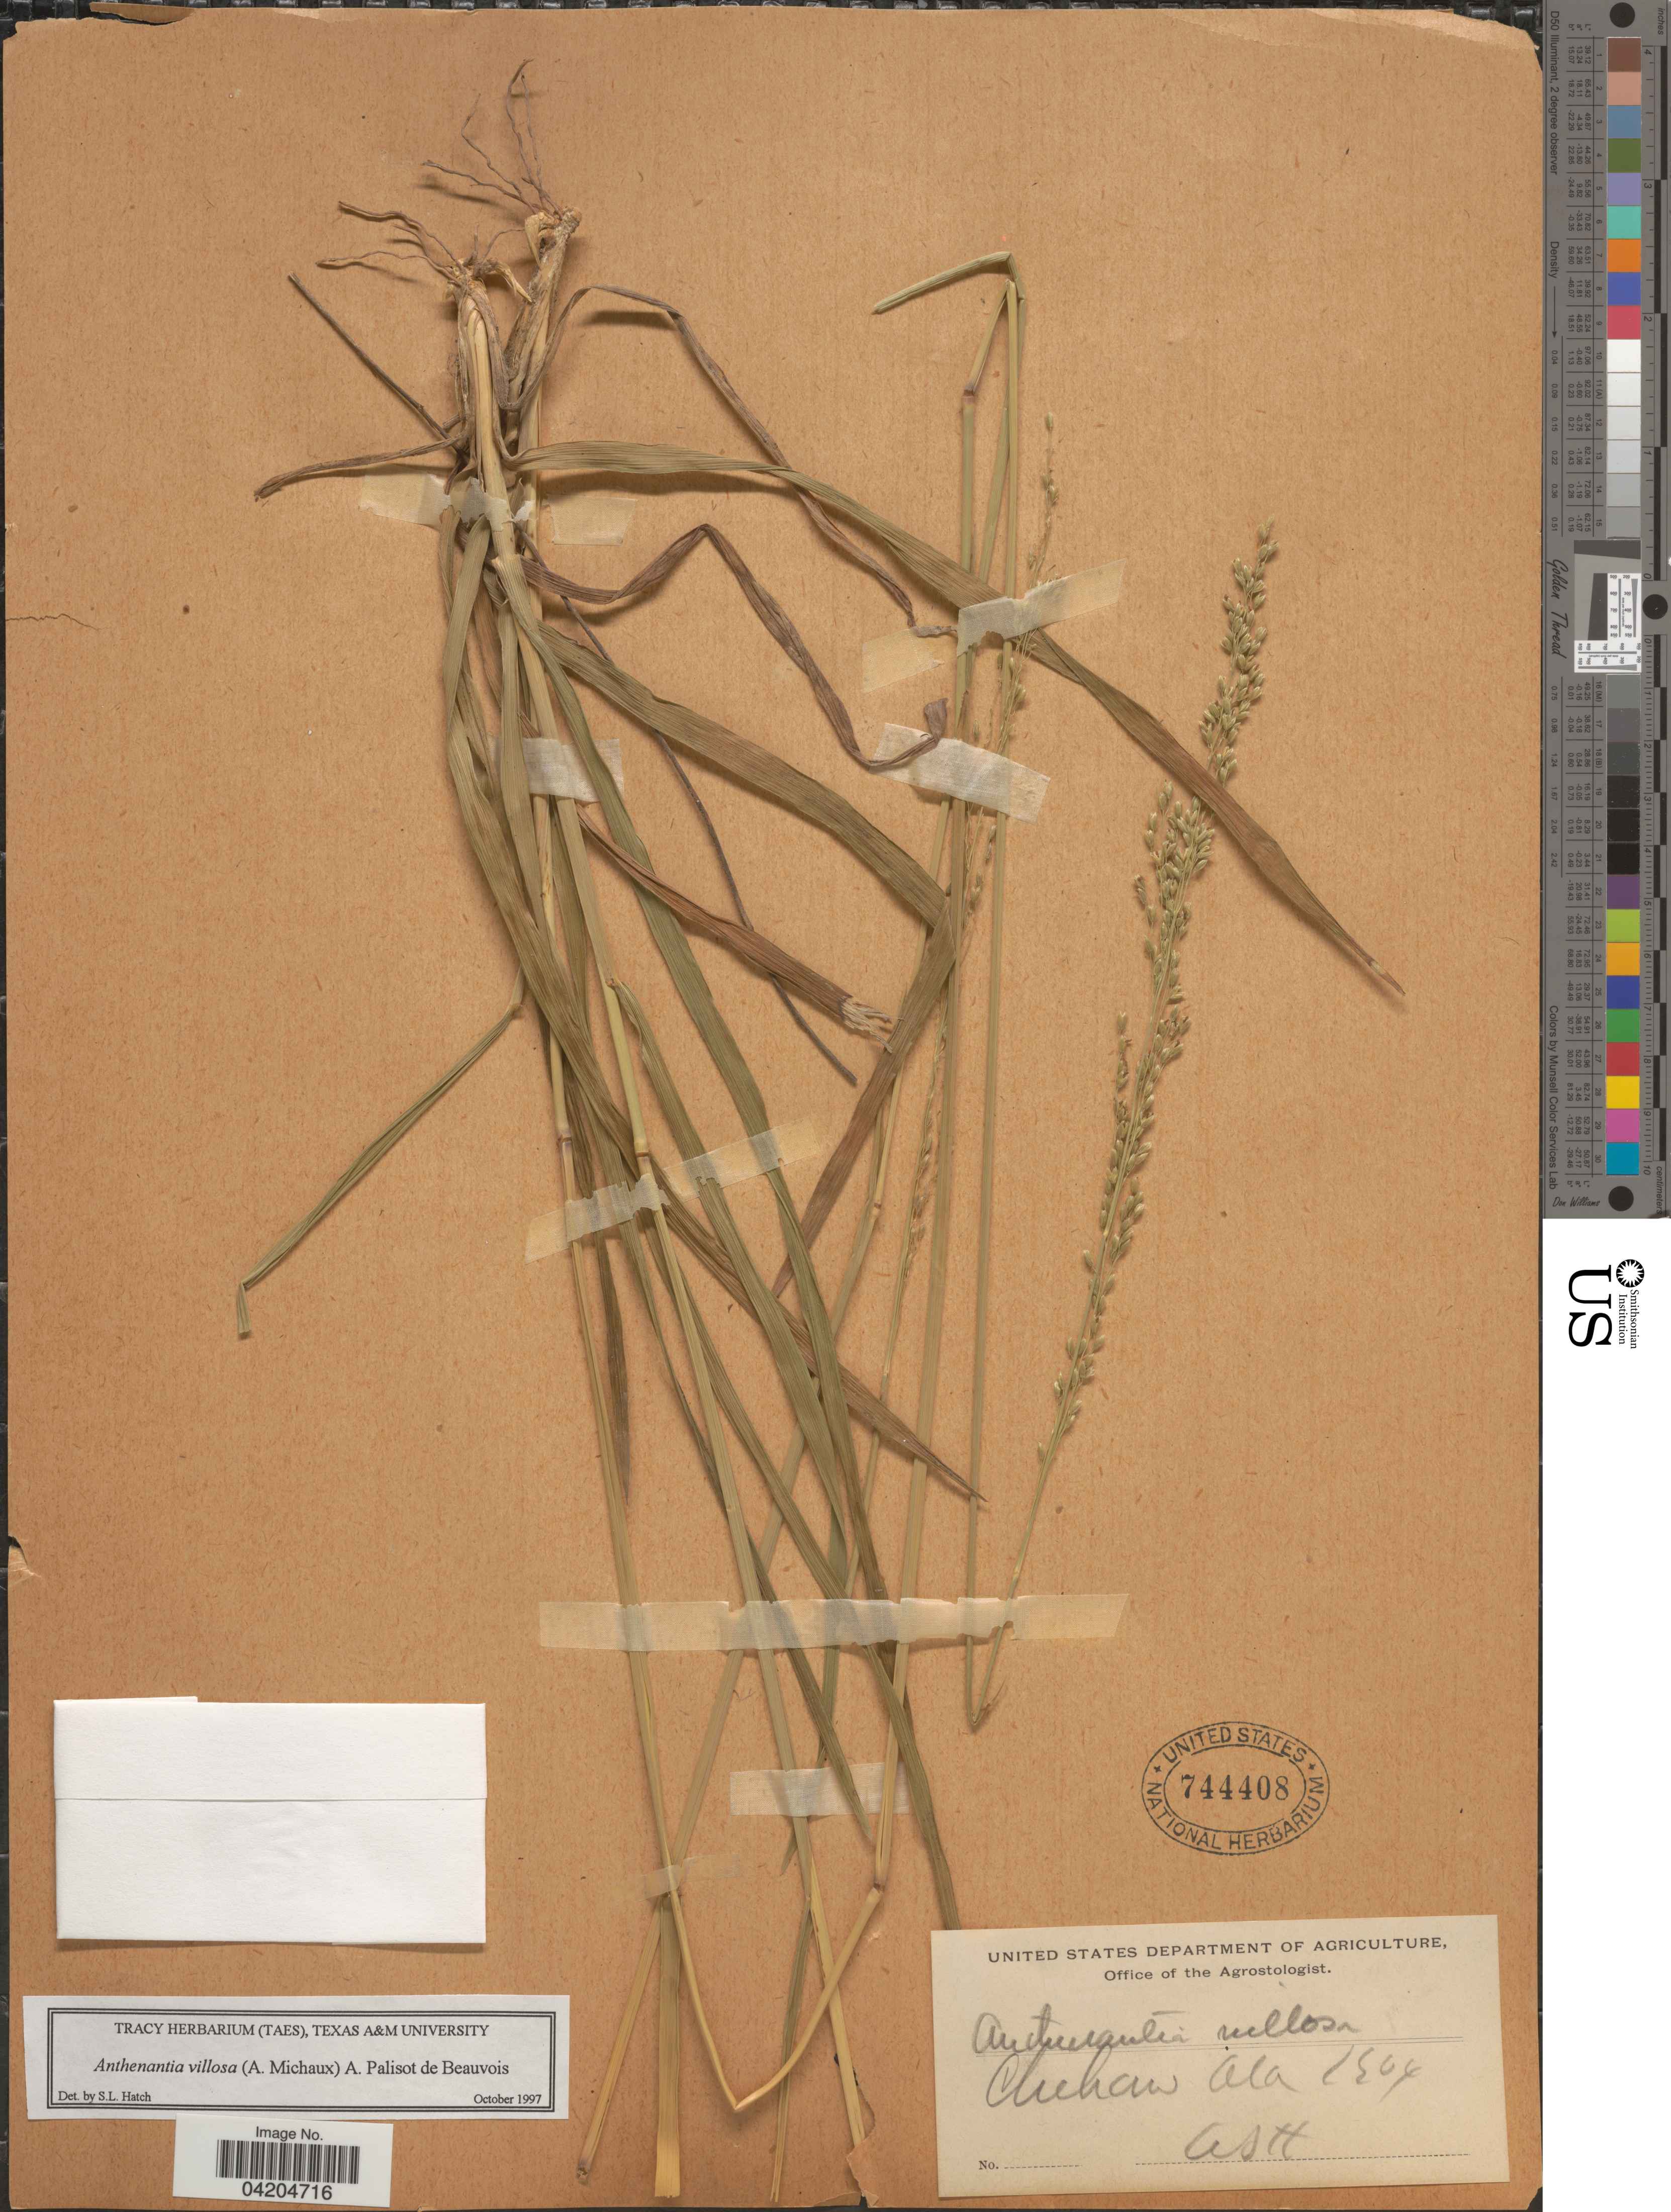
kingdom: Plantae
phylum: Tracheophyta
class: Liliopsida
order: Poales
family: Poaceae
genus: Anthaenantia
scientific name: Anthaenantia villosa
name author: (Michx.) P. Beauv.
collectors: A. H.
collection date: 1904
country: United States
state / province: Alabama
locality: Chehaw.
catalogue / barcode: US 744408